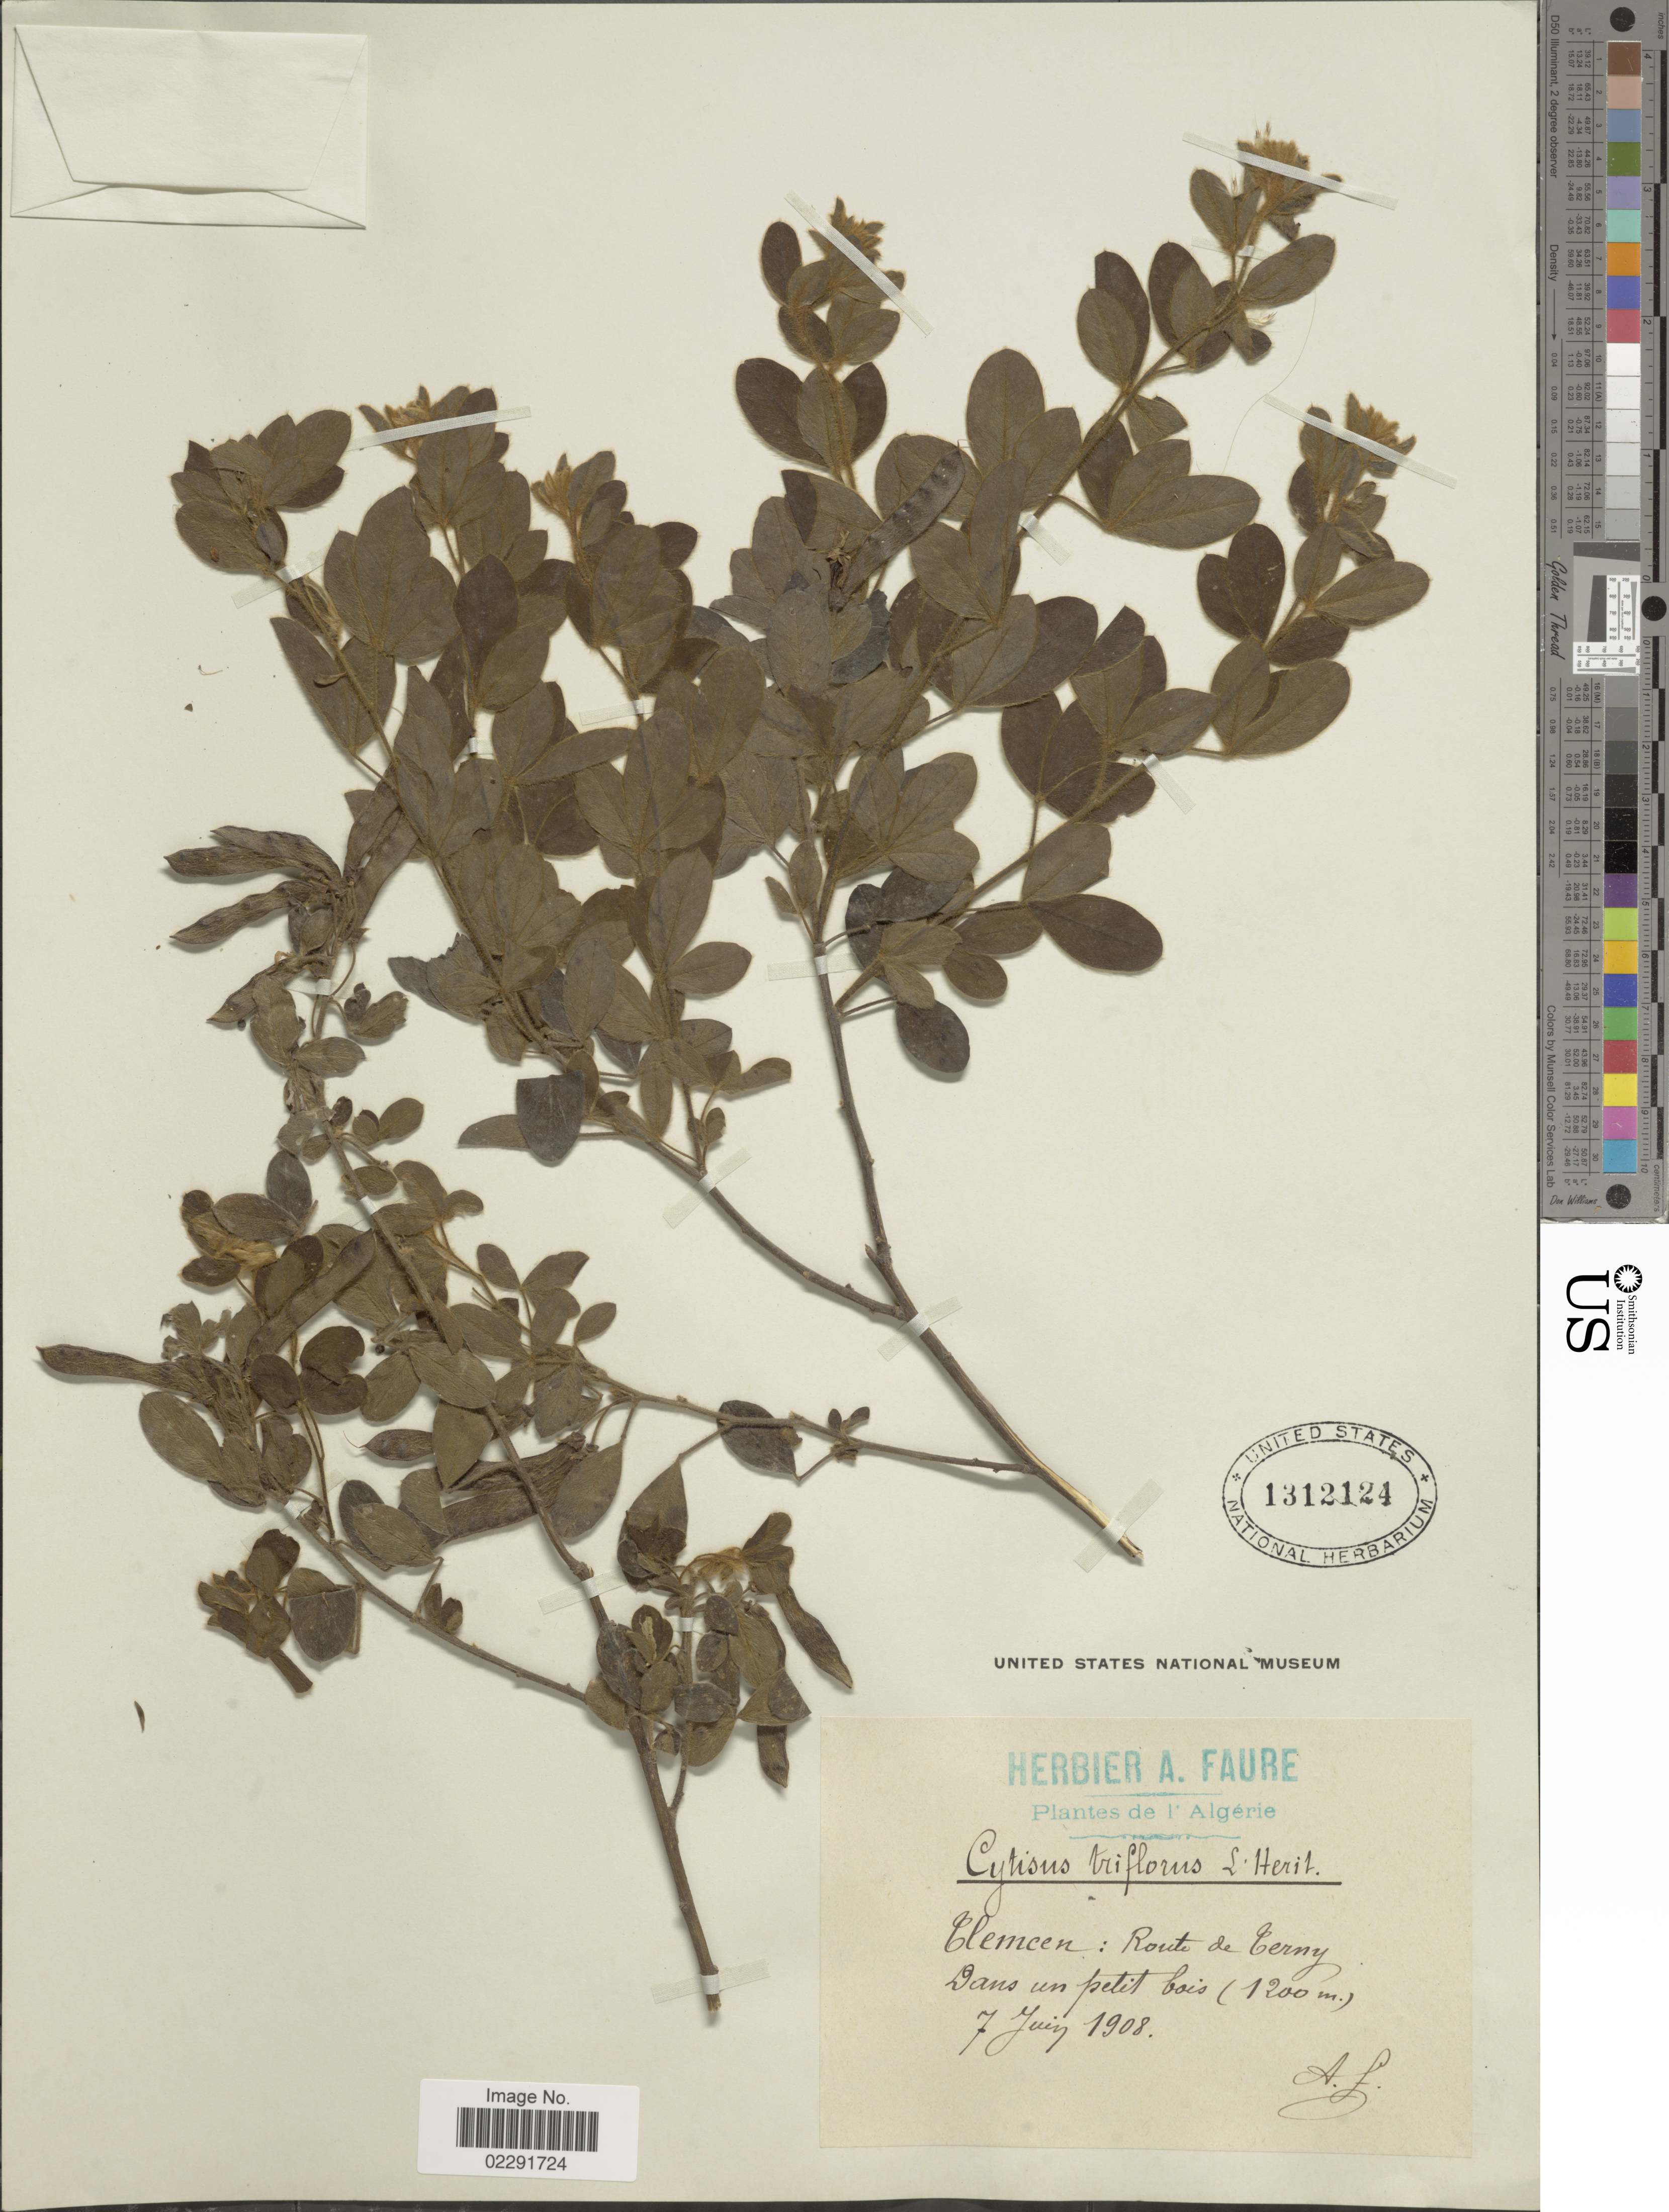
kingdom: Plantae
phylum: Tracheophyta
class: Magnoliopsida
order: Fabales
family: Fabaceae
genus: Cytisus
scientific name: Cytisus sp.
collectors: A. Faure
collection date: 1908-06-07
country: Algeria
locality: Algerie, Tlemcen: Route de Terny Dans un petit bois.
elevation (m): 1200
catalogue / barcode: US 1312124